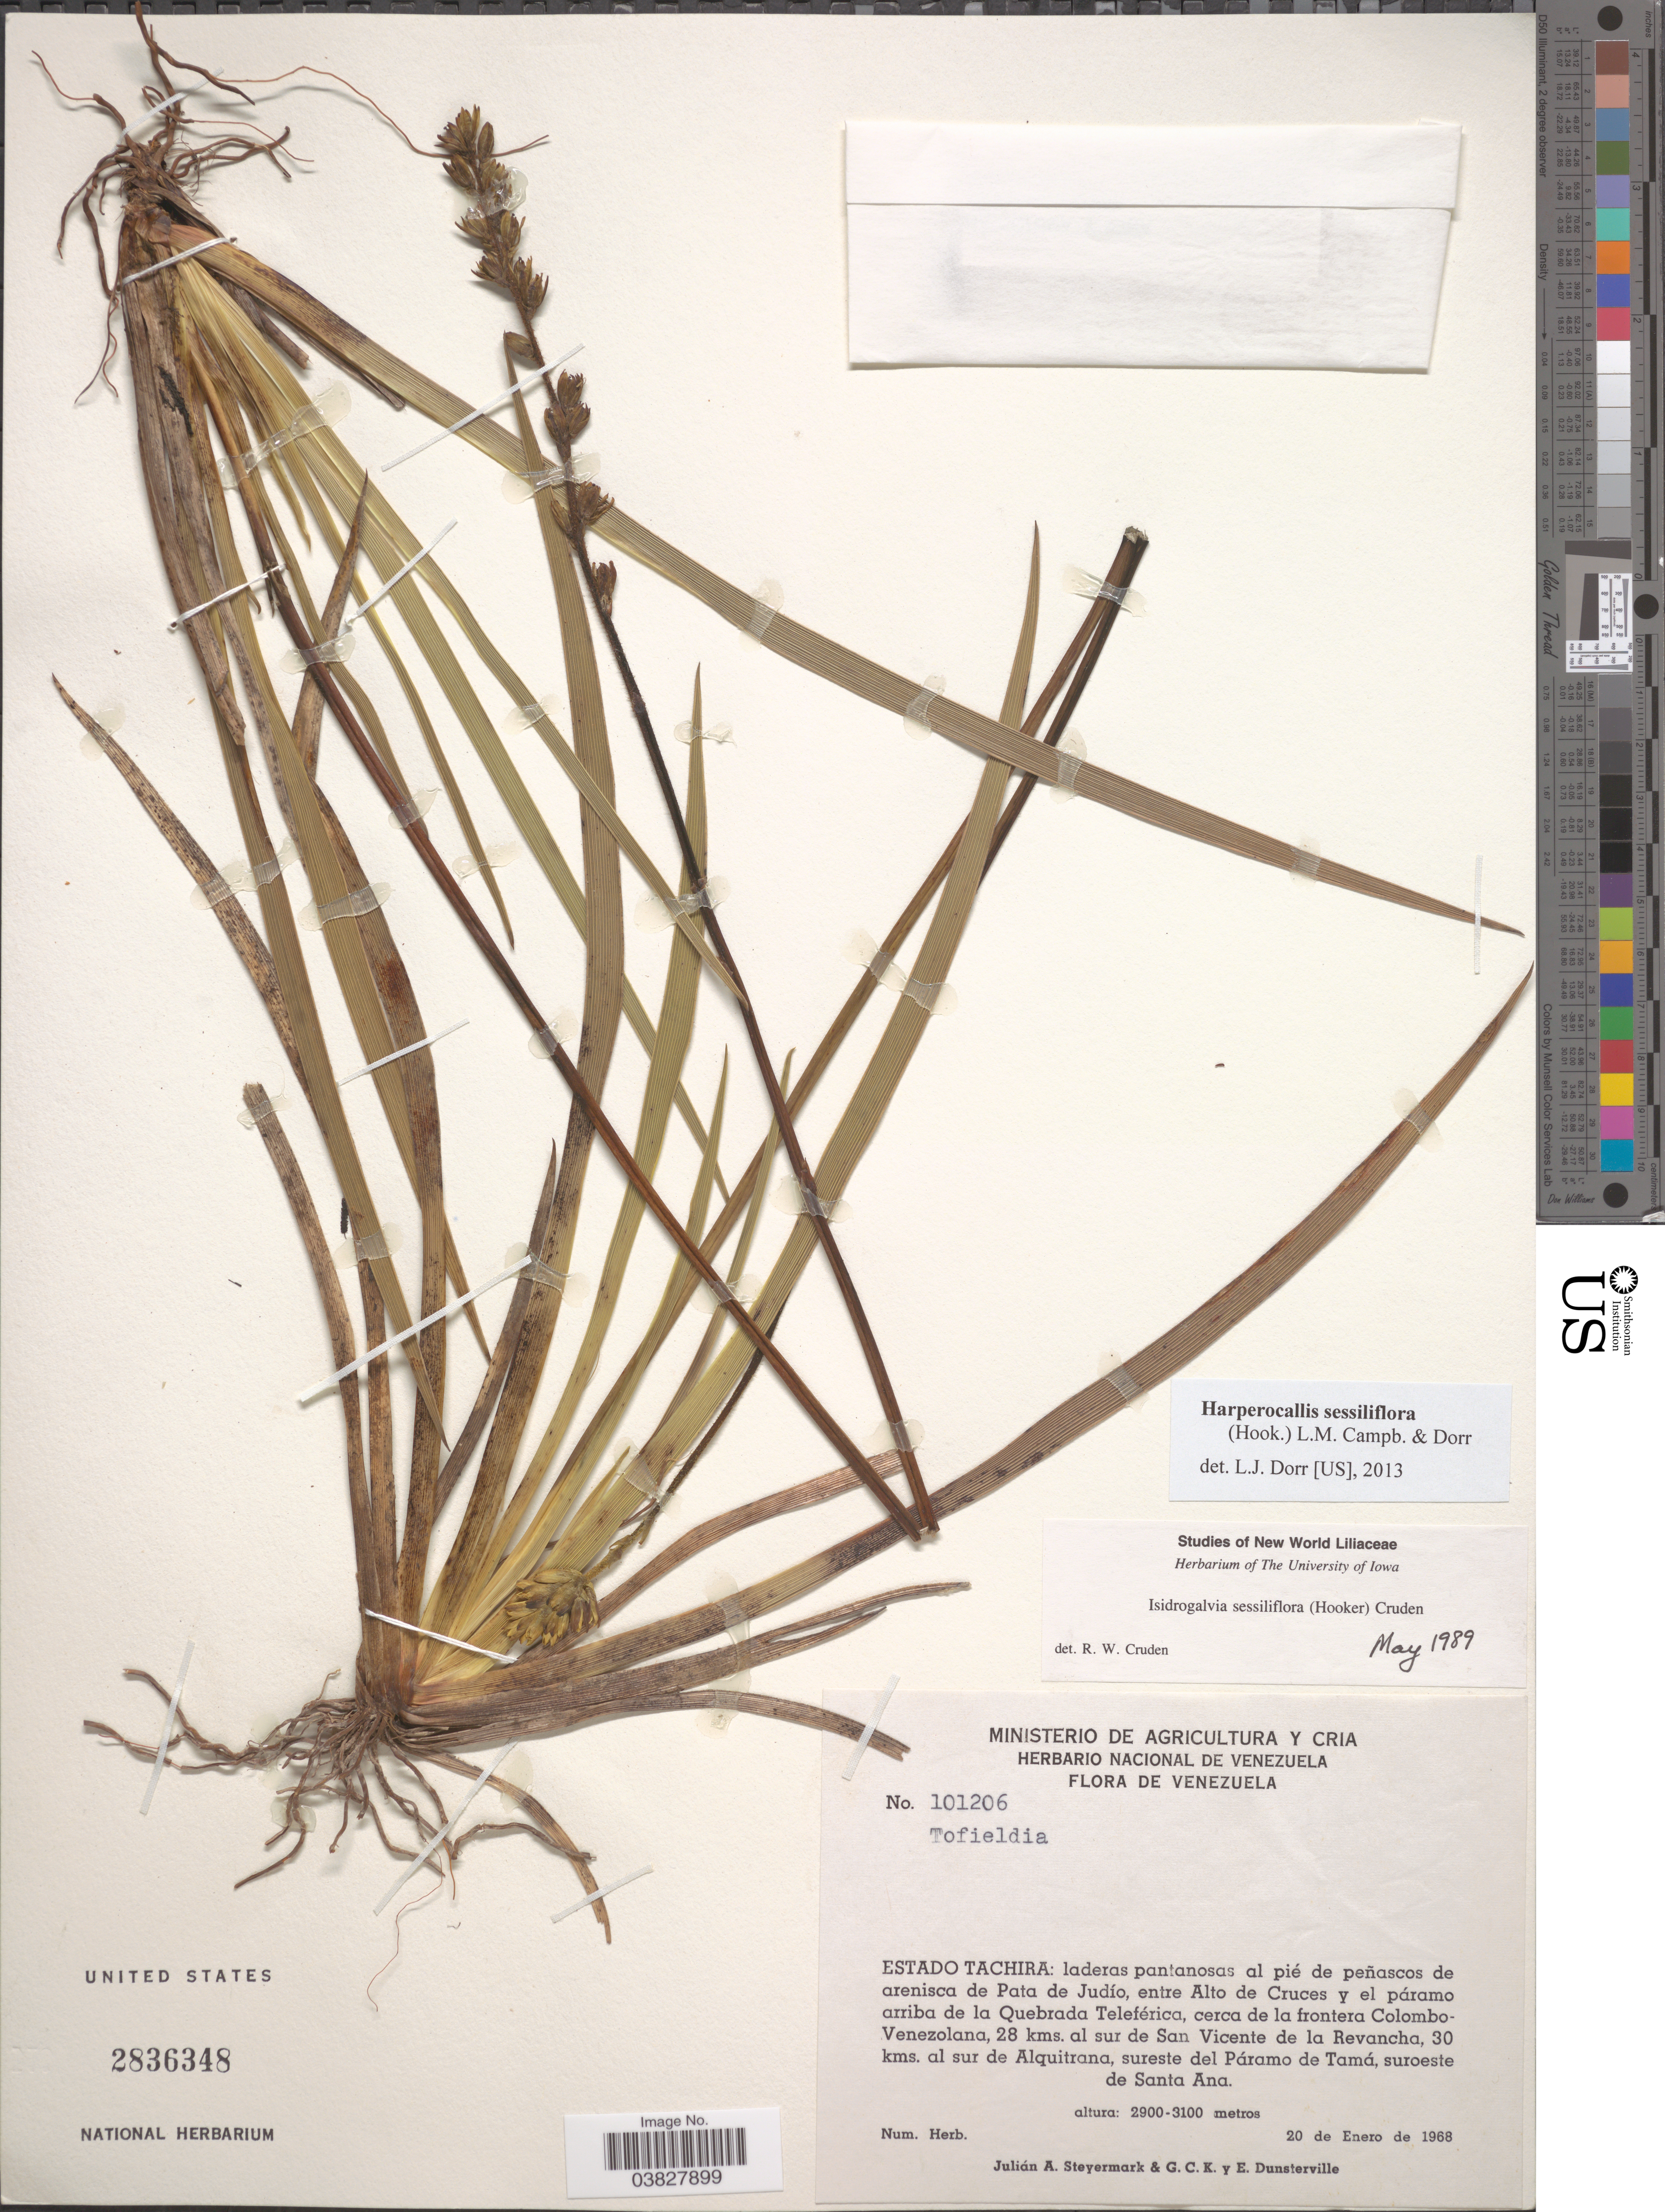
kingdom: Plantae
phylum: Tracheophyta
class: Liliopsida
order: Alismatales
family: Tofieldiaceae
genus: Harperocallis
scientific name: Harperocallis sessiliflora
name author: (Hook.) L.M. Campb. & Dorr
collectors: J. Steyermark, G. C. K. Dunsterville & E. Dunsterville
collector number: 101206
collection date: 1968-01-20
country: Venezuela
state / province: Tachira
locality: Laderas pantanosas al pié de peñascos de arenisca de Pata de Judío, entre Alto de Cruces y el páramo arriba de la Quebrada Teleférica, cerca de la frontera Colombo-Venezolana, 28 kms. al sur de San Vicente de la Revancha, 30 kms. al sur de Alquintrana, sureste del Páramo de Tamá, suroeste de Santa Ana.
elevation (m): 2900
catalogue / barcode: US 2836348